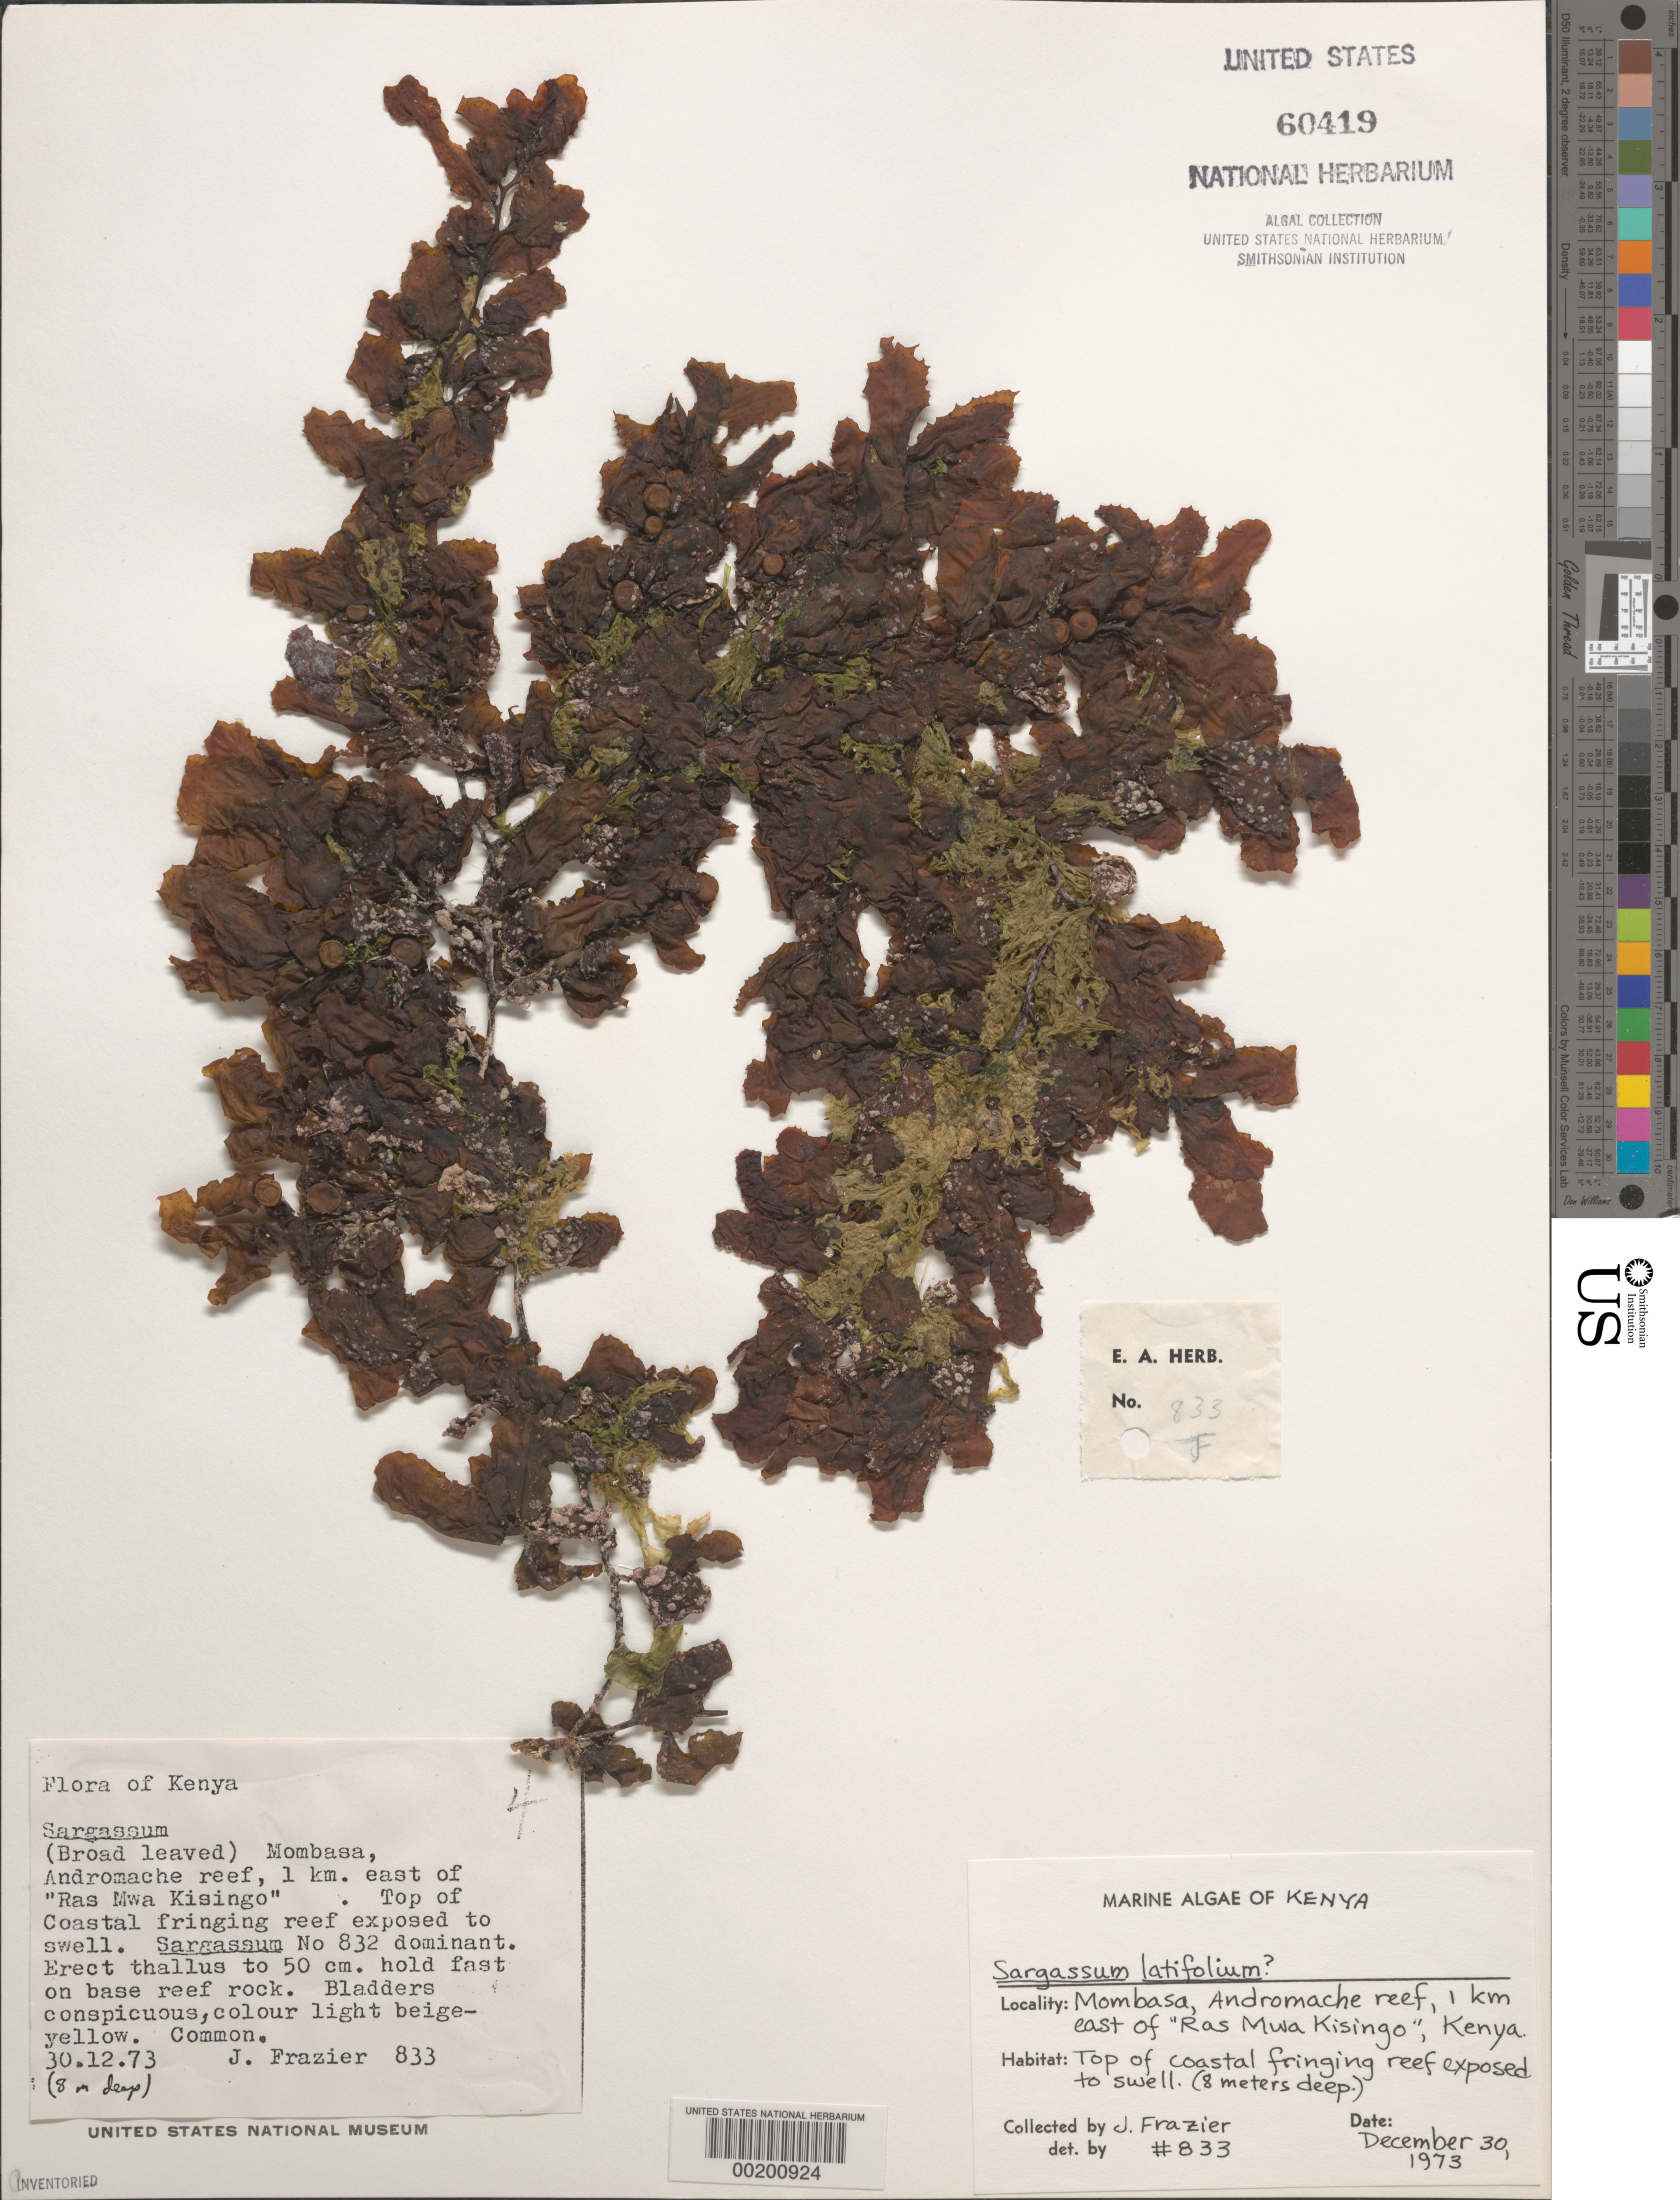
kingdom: Chromista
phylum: Ochrophyta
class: Phaeophyceae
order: Fucales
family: Sargassaceae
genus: Sargassum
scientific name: Sargassum latifolium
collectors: J. Frazier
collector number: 833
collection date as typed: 30 Dec 1973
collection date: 1973-12-30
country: Kenya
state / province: Mombasa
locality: Andromache Reef, 1 km east of Ras Mwa Kisingo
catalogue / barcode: US 60419